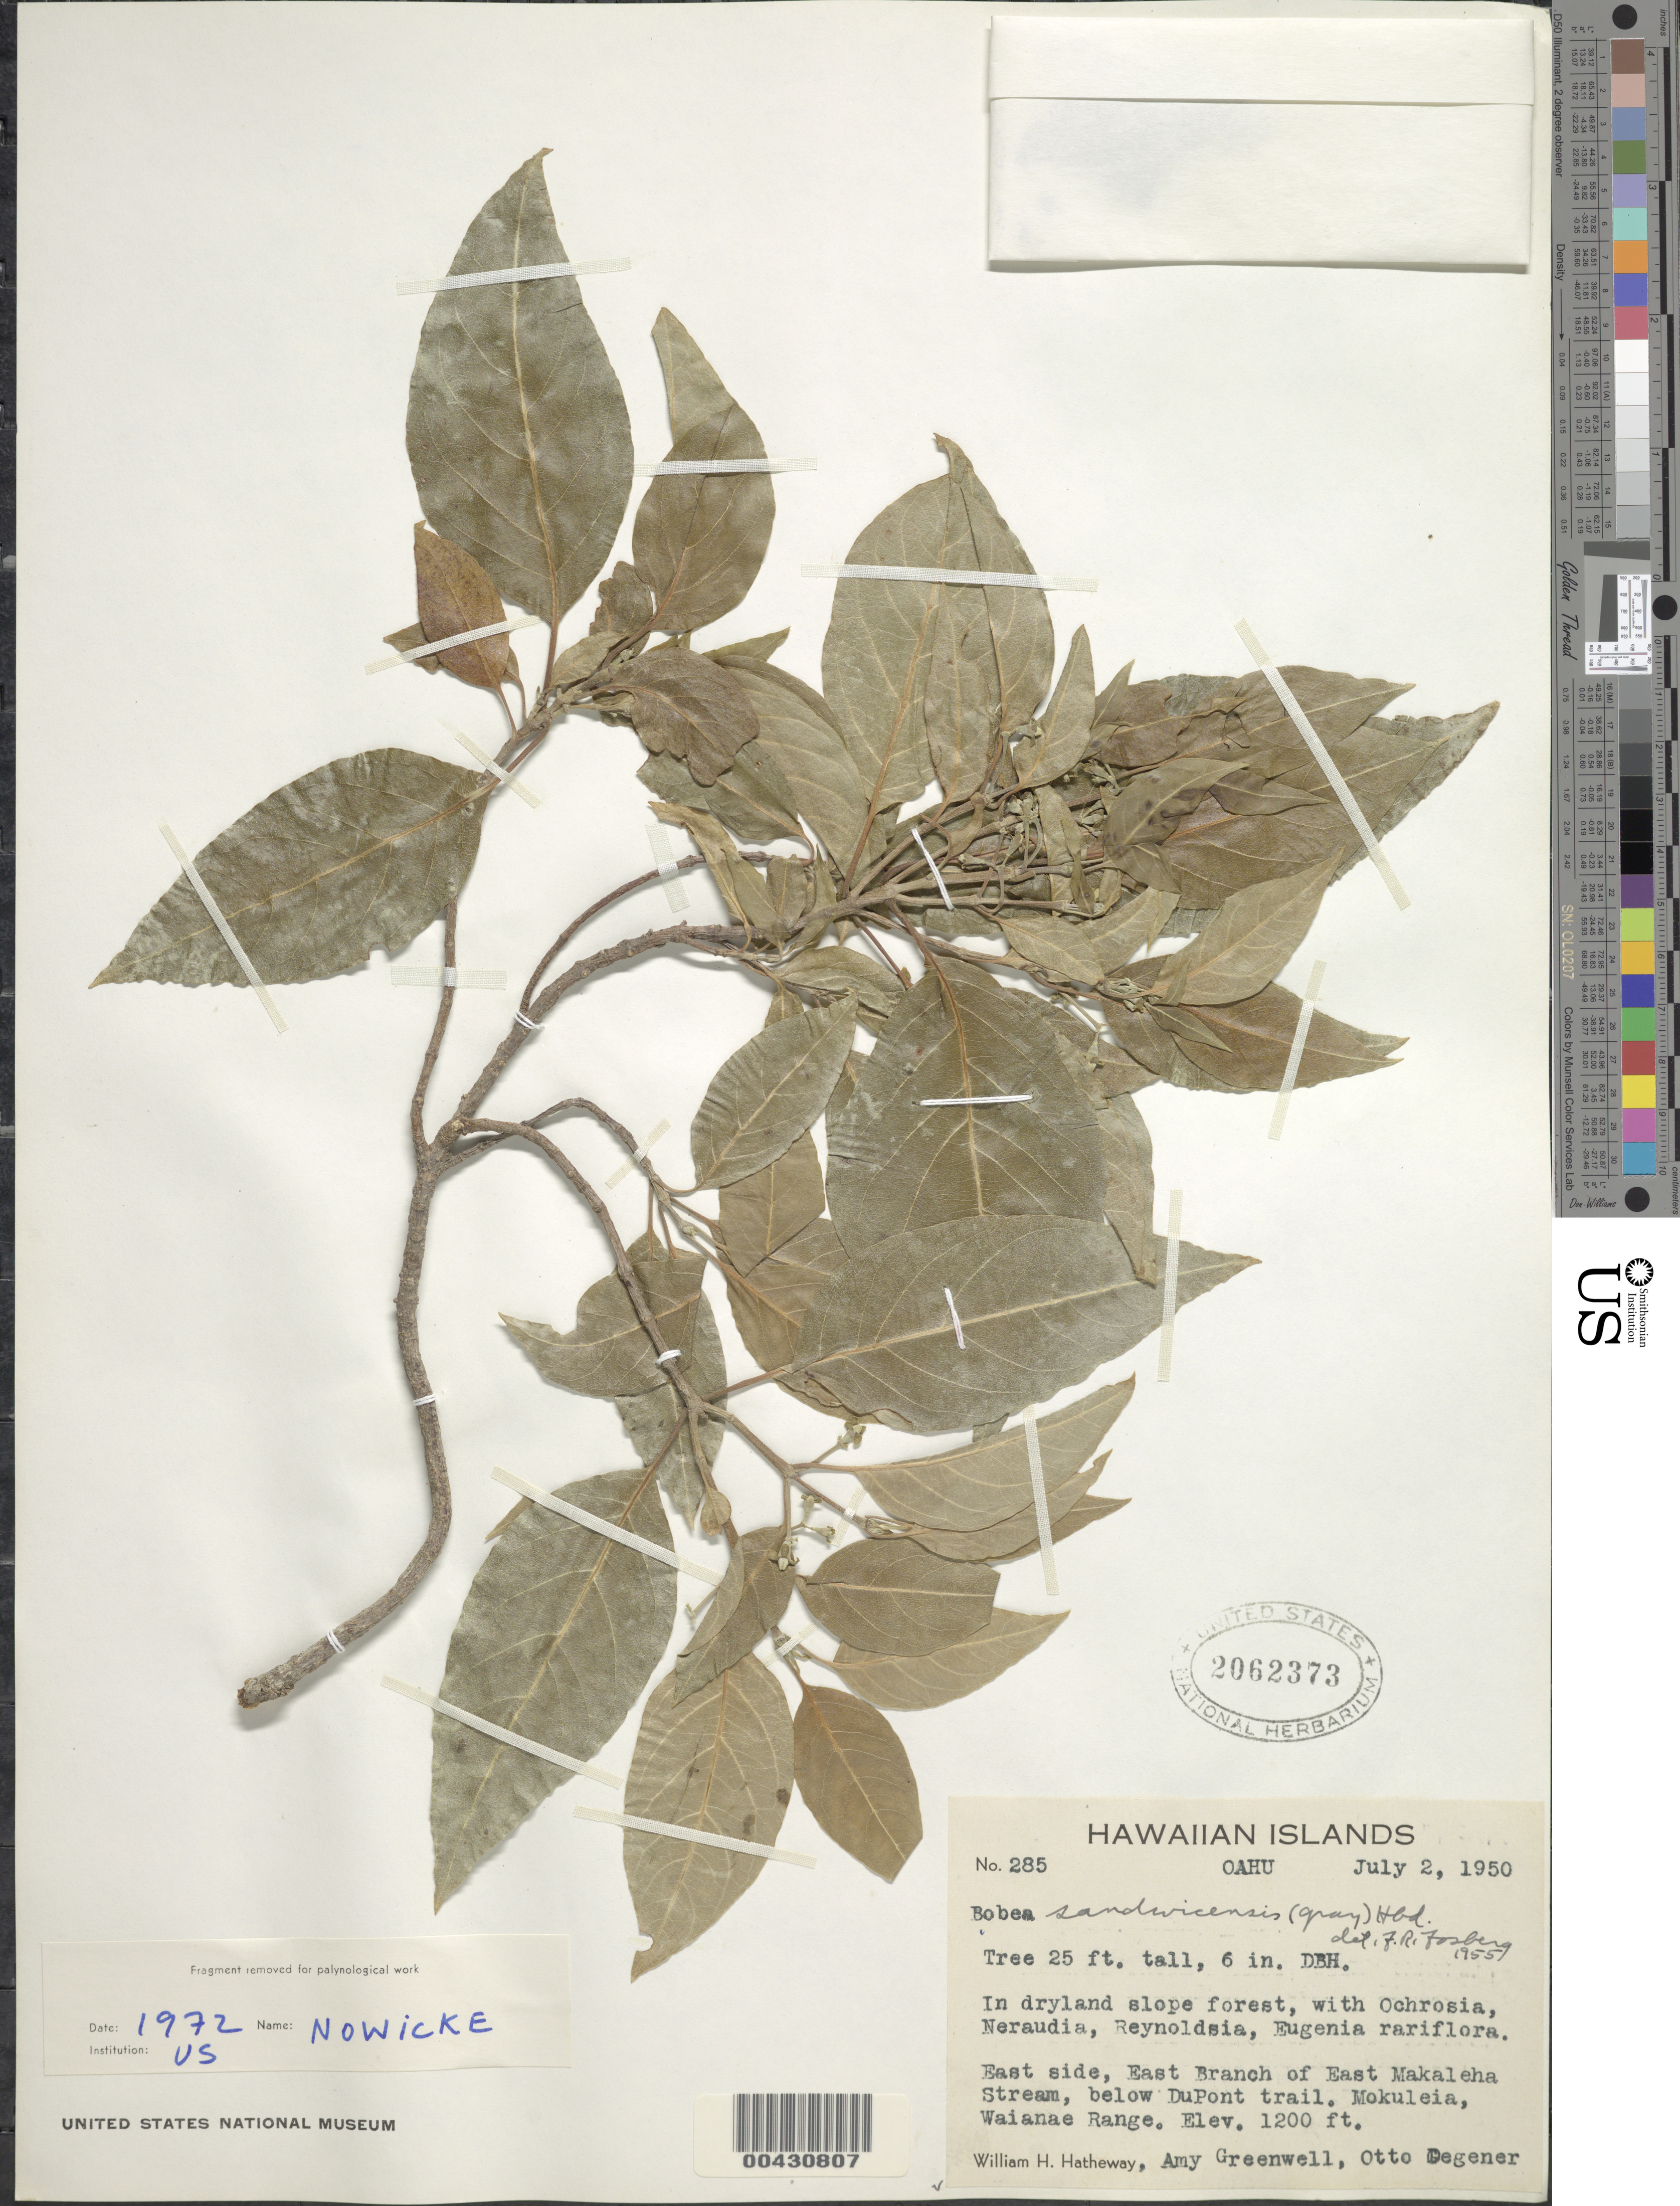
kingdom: Plantae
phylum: Tracheophyta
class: Magnoliopsida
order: Gentianales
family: Rubiaceae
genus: Bobea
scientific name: Bobea sandwicensis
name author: (A. Gray) Hillebr.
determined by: Fosberg, F. R.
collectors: W. H. Hatheway, A. B. Greenwell & O. Degener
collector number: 285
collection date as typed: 2 Jul 1950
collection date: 1950-07-02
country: United States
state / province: Hawaii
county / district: Honolulu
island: Oahu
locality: East side, East Branch of East Makaleha Stream, below DuPont trail. Mokuleia, Waianae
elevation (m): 366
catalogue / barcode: US 2062373